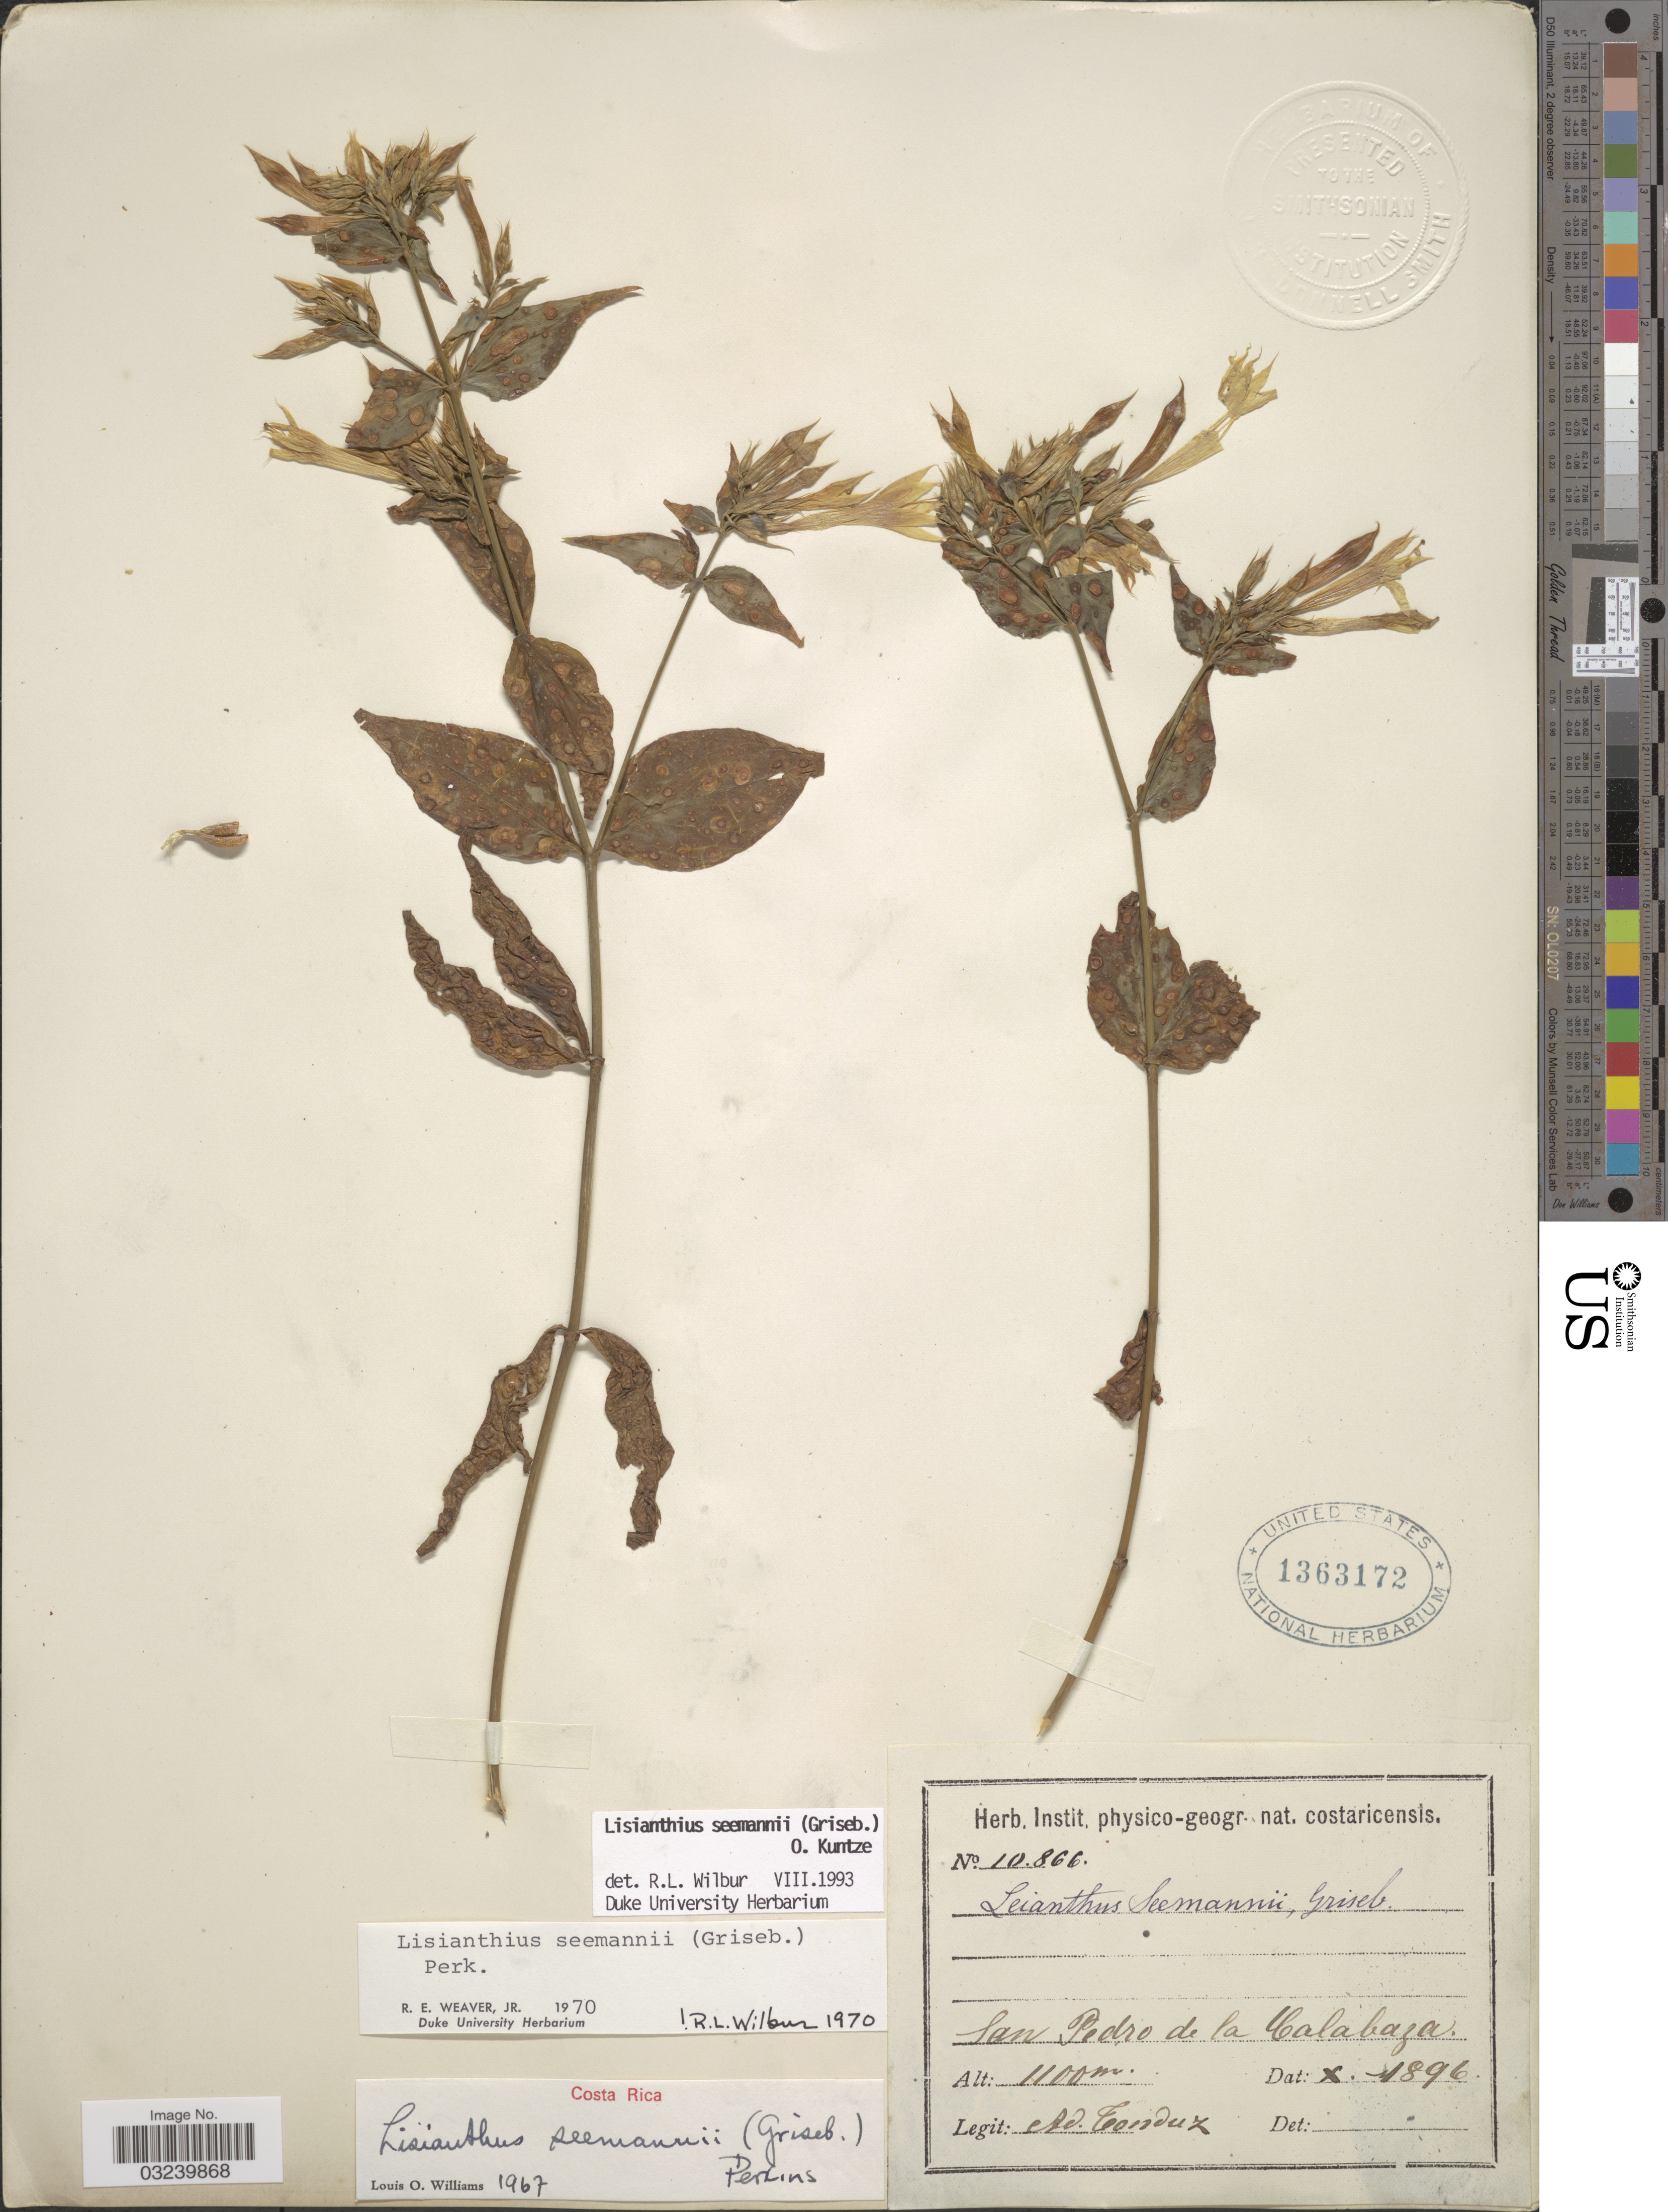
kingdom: Plantae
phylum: Tracheophyta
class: Magnoliopsida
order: Gentianales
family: Gentianaceae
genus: Lisianthius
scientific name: Lisianthius seemannii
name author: (Griseb.) Kuntze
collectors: A. Tonduz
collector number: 10866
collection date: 1896-10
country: Costa Rica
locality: San Pedro de la Calabaza.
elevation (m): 1100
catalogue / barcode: US 1363172